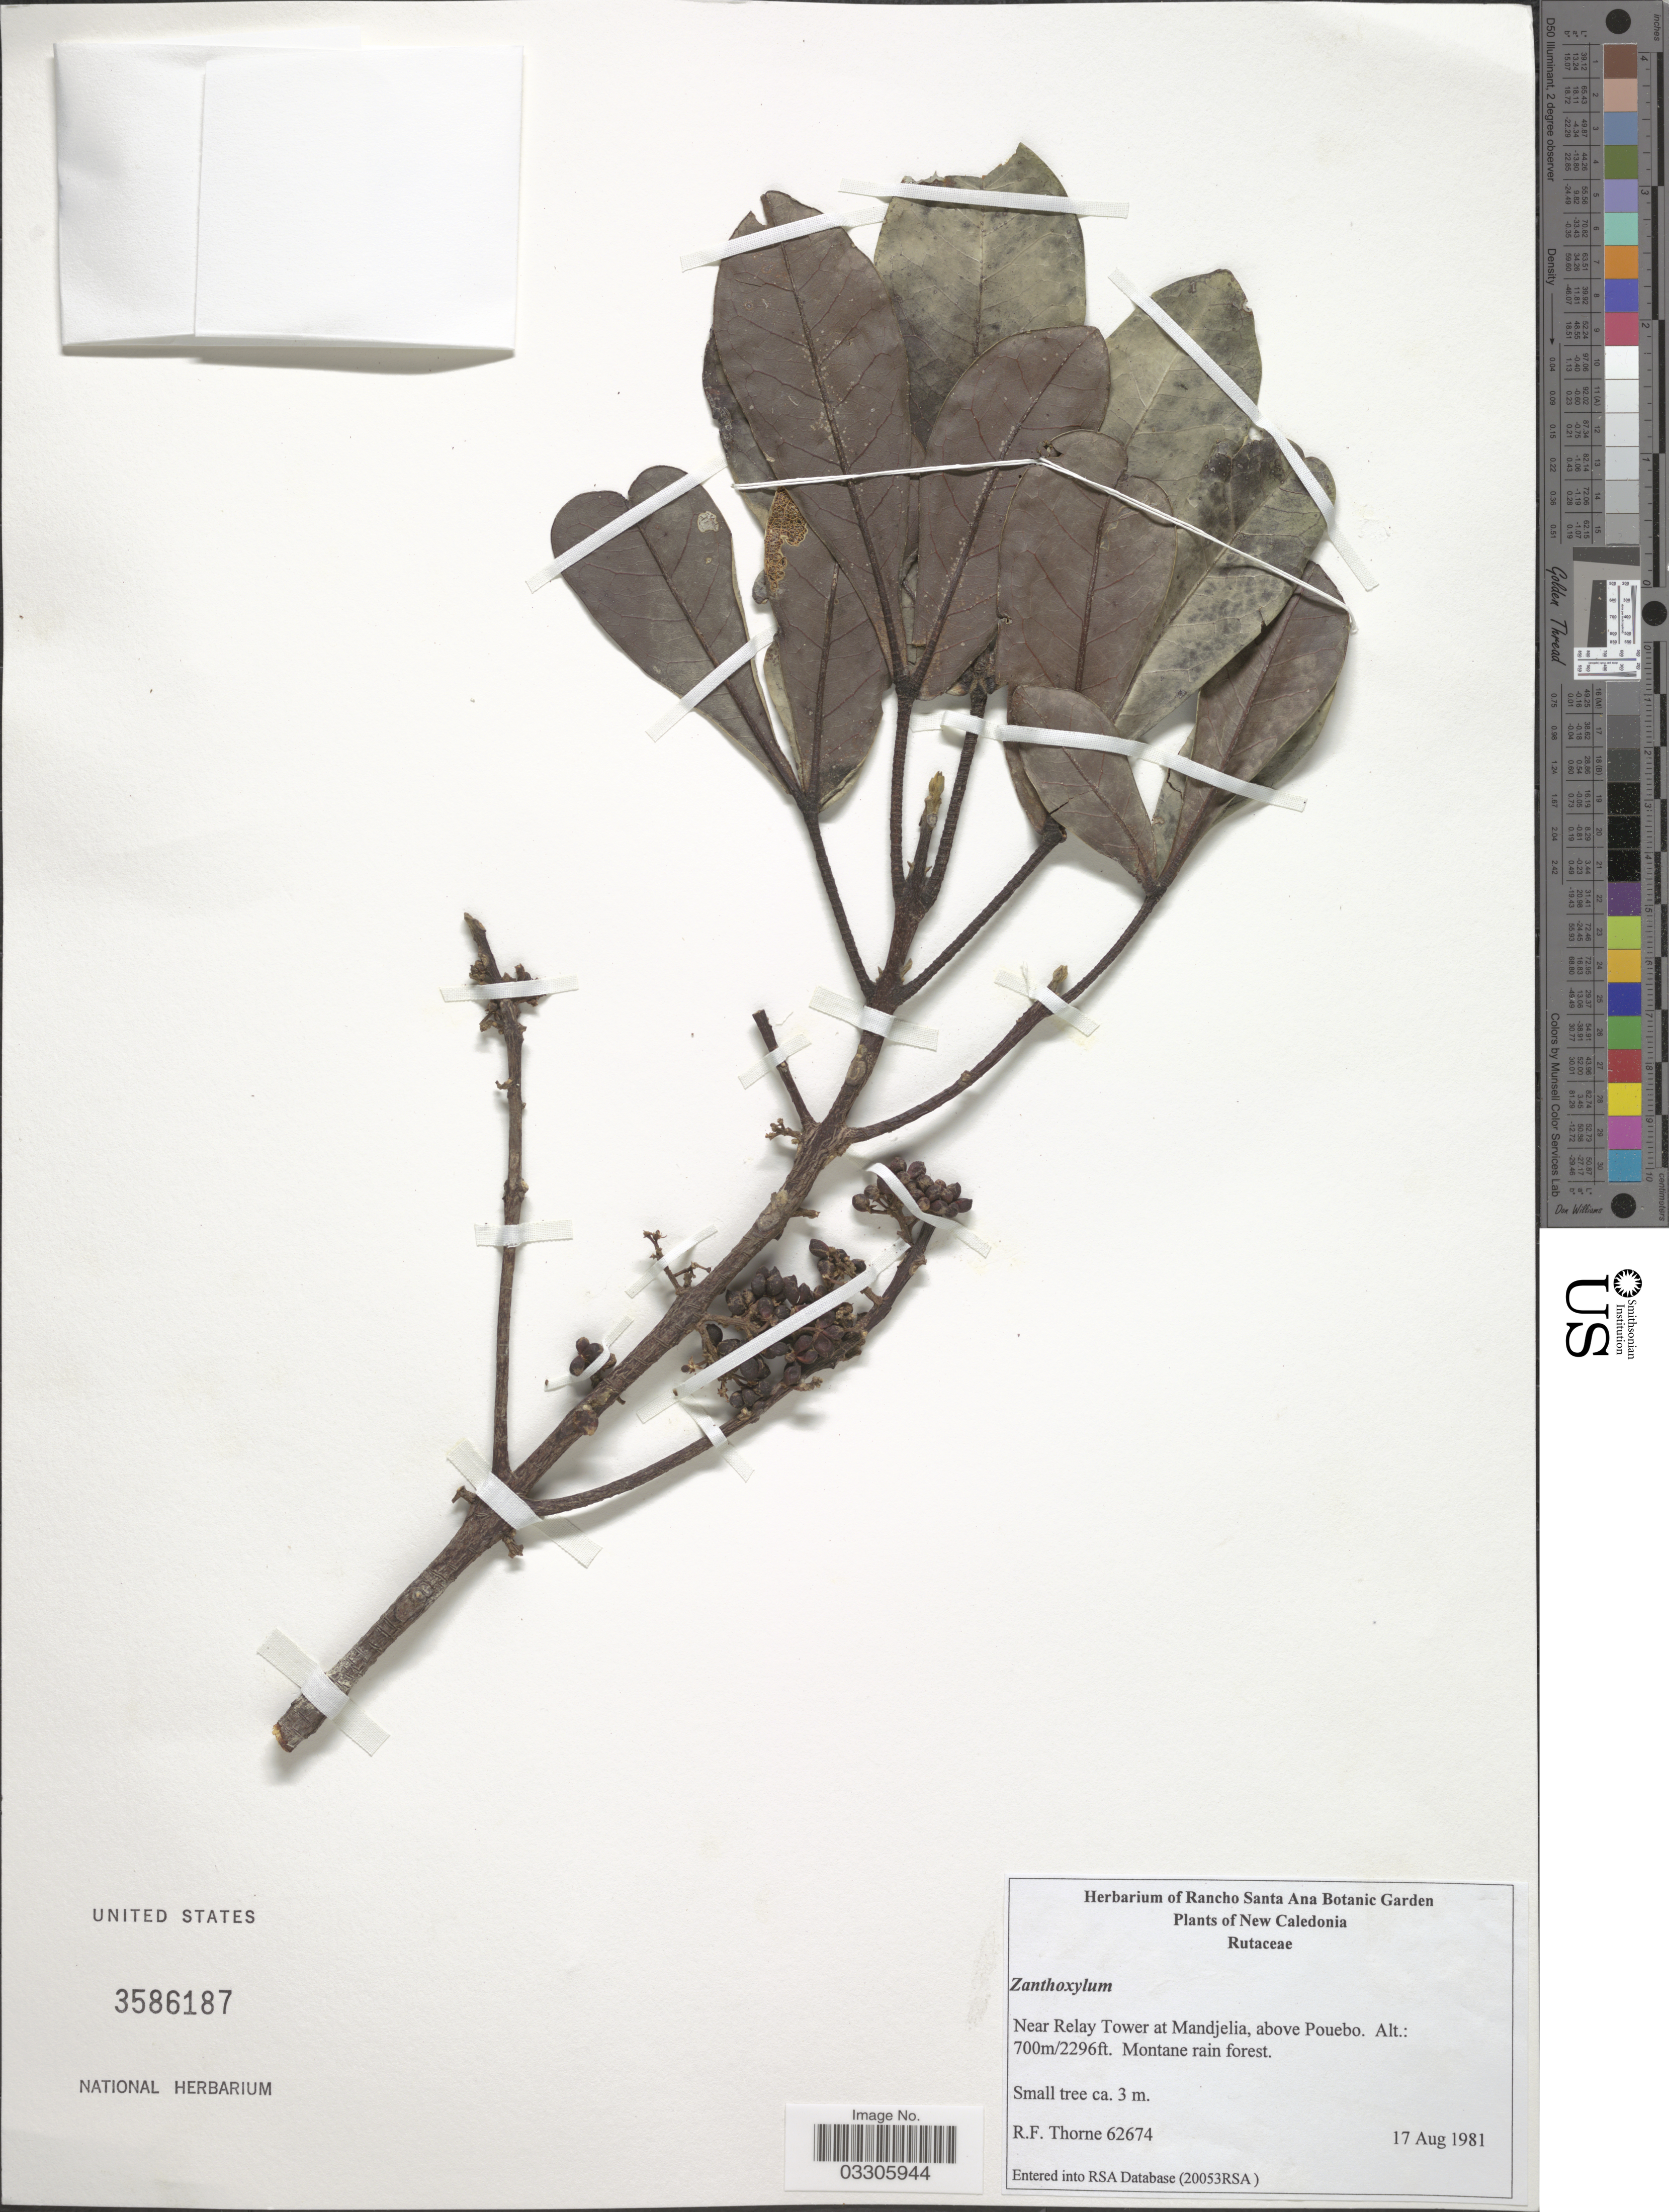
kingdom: Plantae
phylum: Tracheophyta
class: Magnoliopsida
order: Sapindales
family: Rutaceae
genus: Zanthoxylum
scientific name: Zanthoxylum sp.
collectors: R. Thorne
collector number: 62674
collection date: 1981-08-17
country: New Caledonia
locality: Near Relay Tower at Mandjelia, above Pouebo.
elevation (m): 700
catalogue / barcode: US 3586187